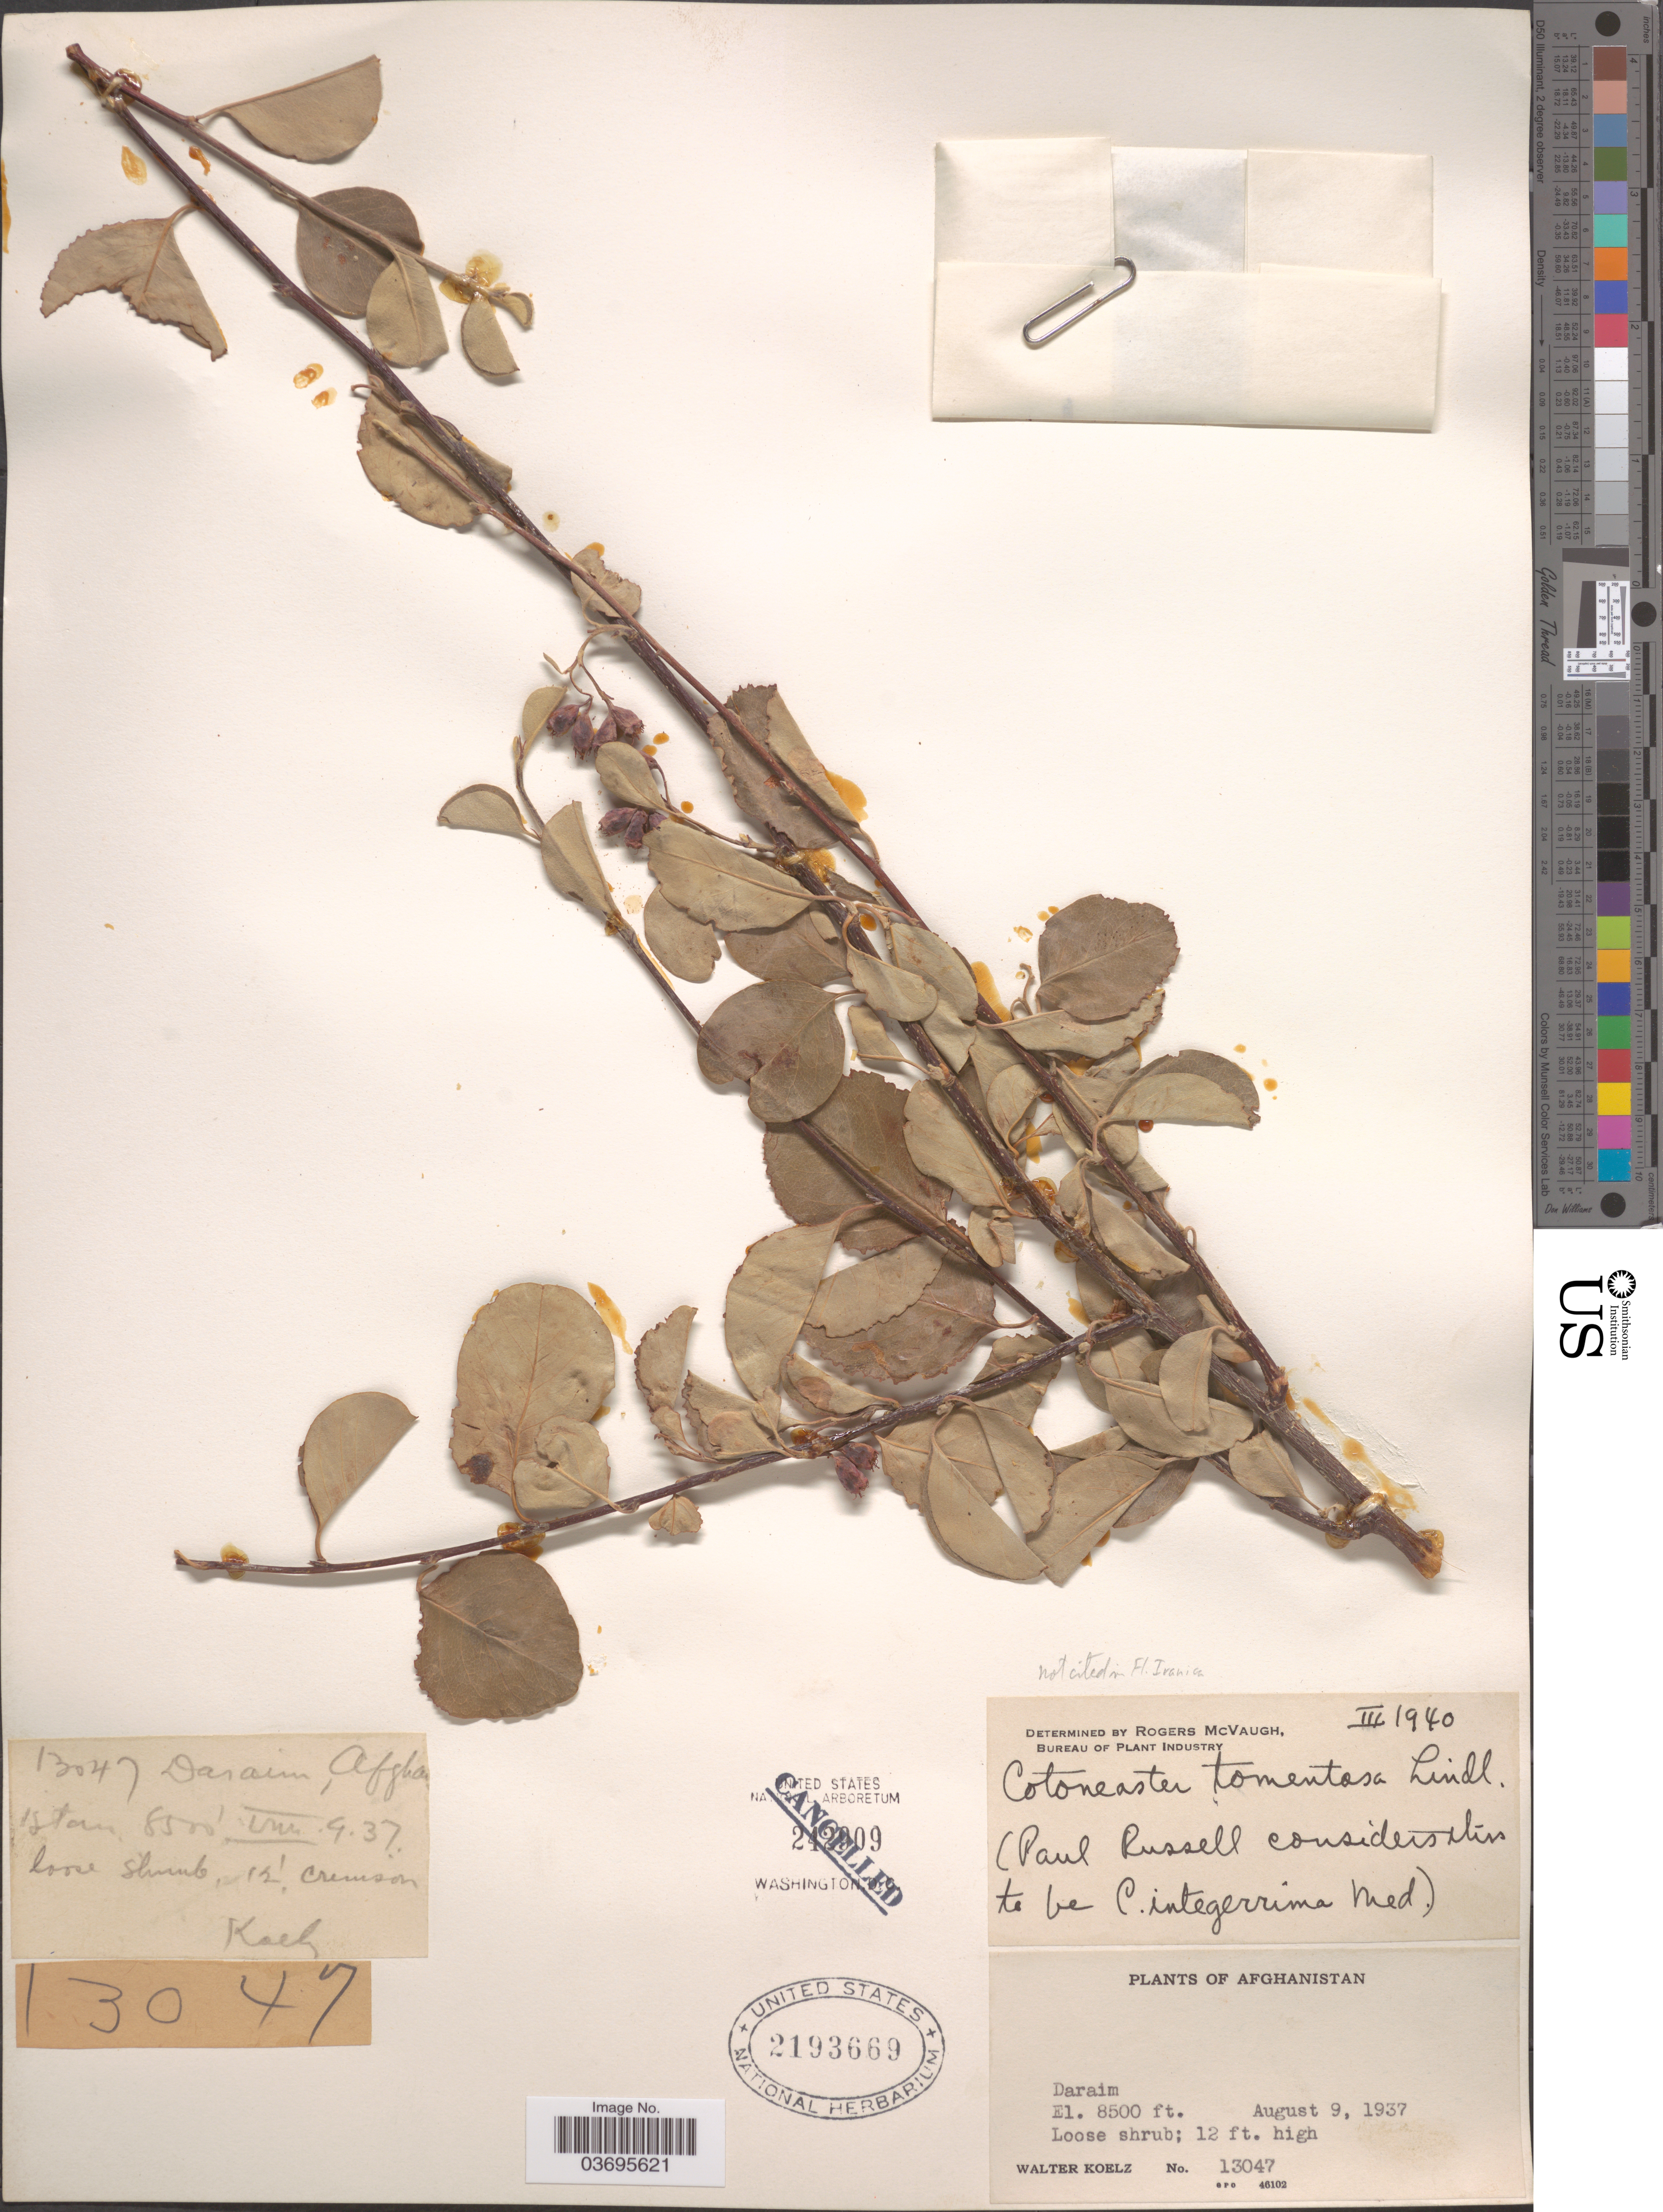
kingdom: Plantae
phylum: Tracheophyta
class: Magnoliopsida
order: Rosales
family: Rosaceae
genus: Cotoneaster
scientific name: Cotoneaster tomentosus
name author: (Aiton) Lindl.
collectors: W. N. Koelz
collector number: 13047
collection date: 1937-08-09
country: Afghanistan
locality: Daraim.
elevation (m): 2591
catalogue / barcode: US 2193669